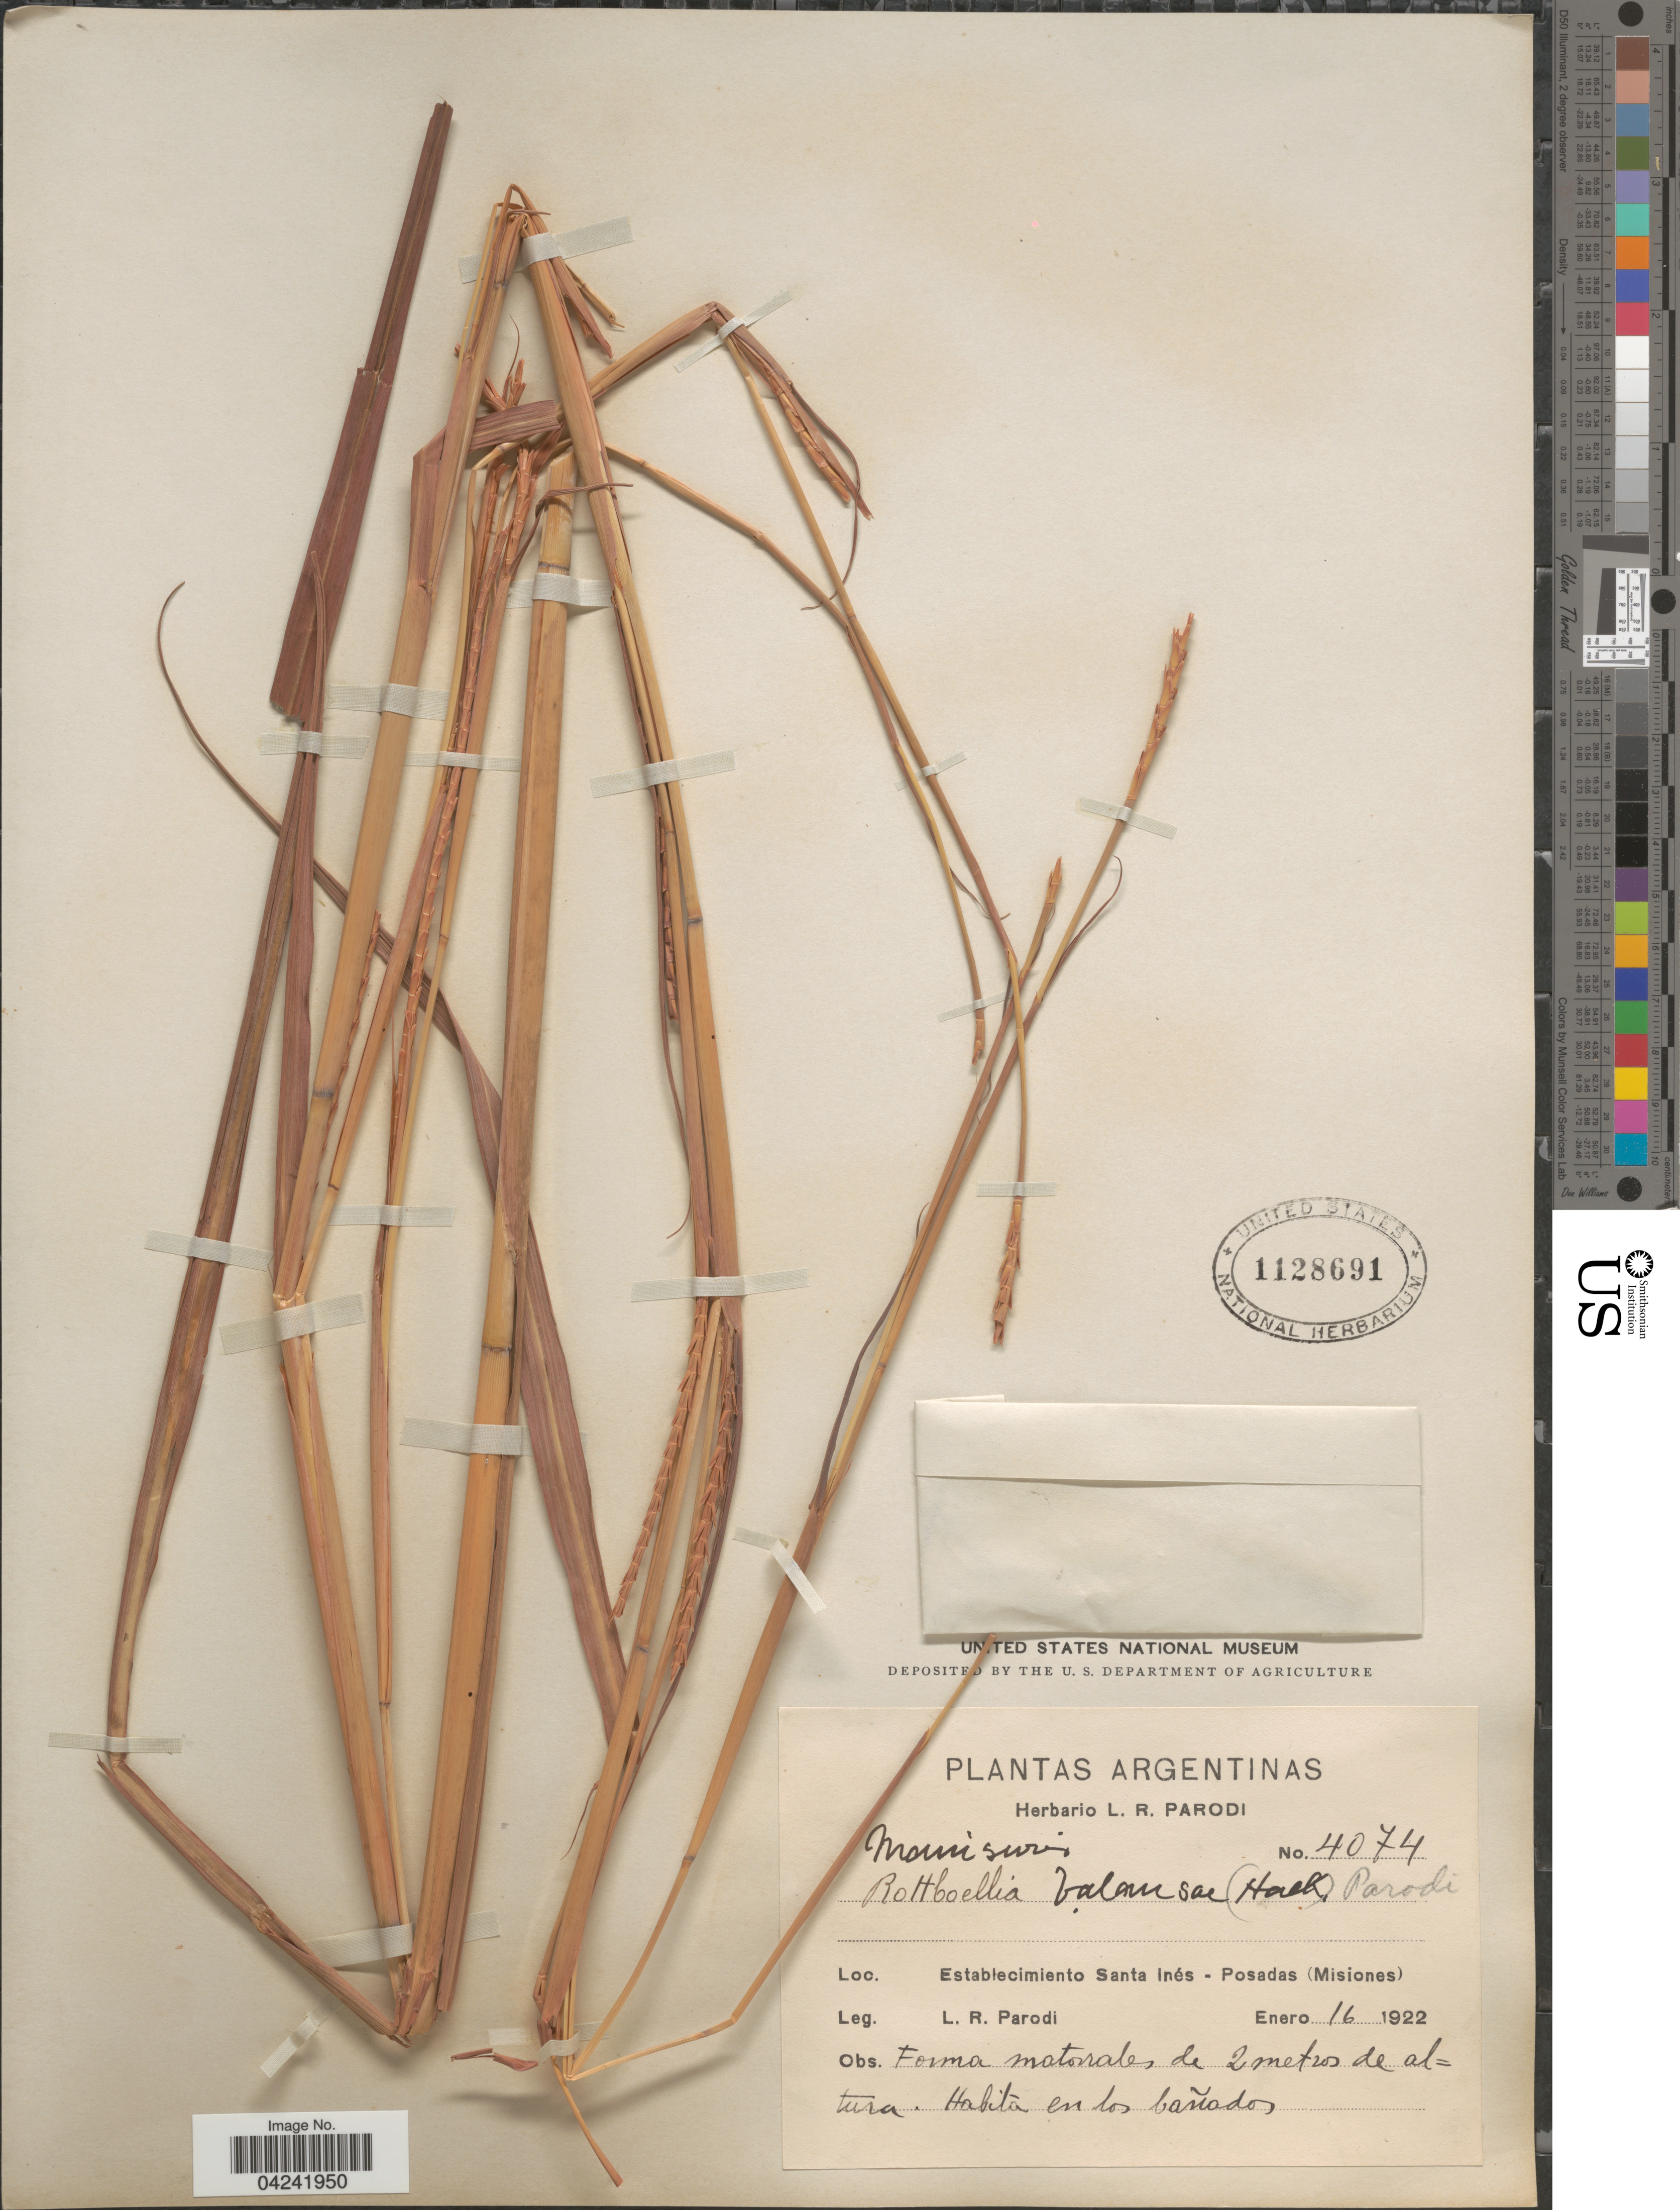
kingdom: Plantae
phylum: Tracheophyta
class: Liliopsida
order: Poales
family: Poaceae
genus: Mnesithea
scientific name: Mnesithea balansae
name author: (Hack.) de Koning & Sosef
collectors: L. R. Parodi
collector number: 4074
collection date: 1922-01-16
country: Argentina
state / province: Misiones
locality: Establecimiento Santa Inés-Posadas.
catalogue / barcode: US 1128691